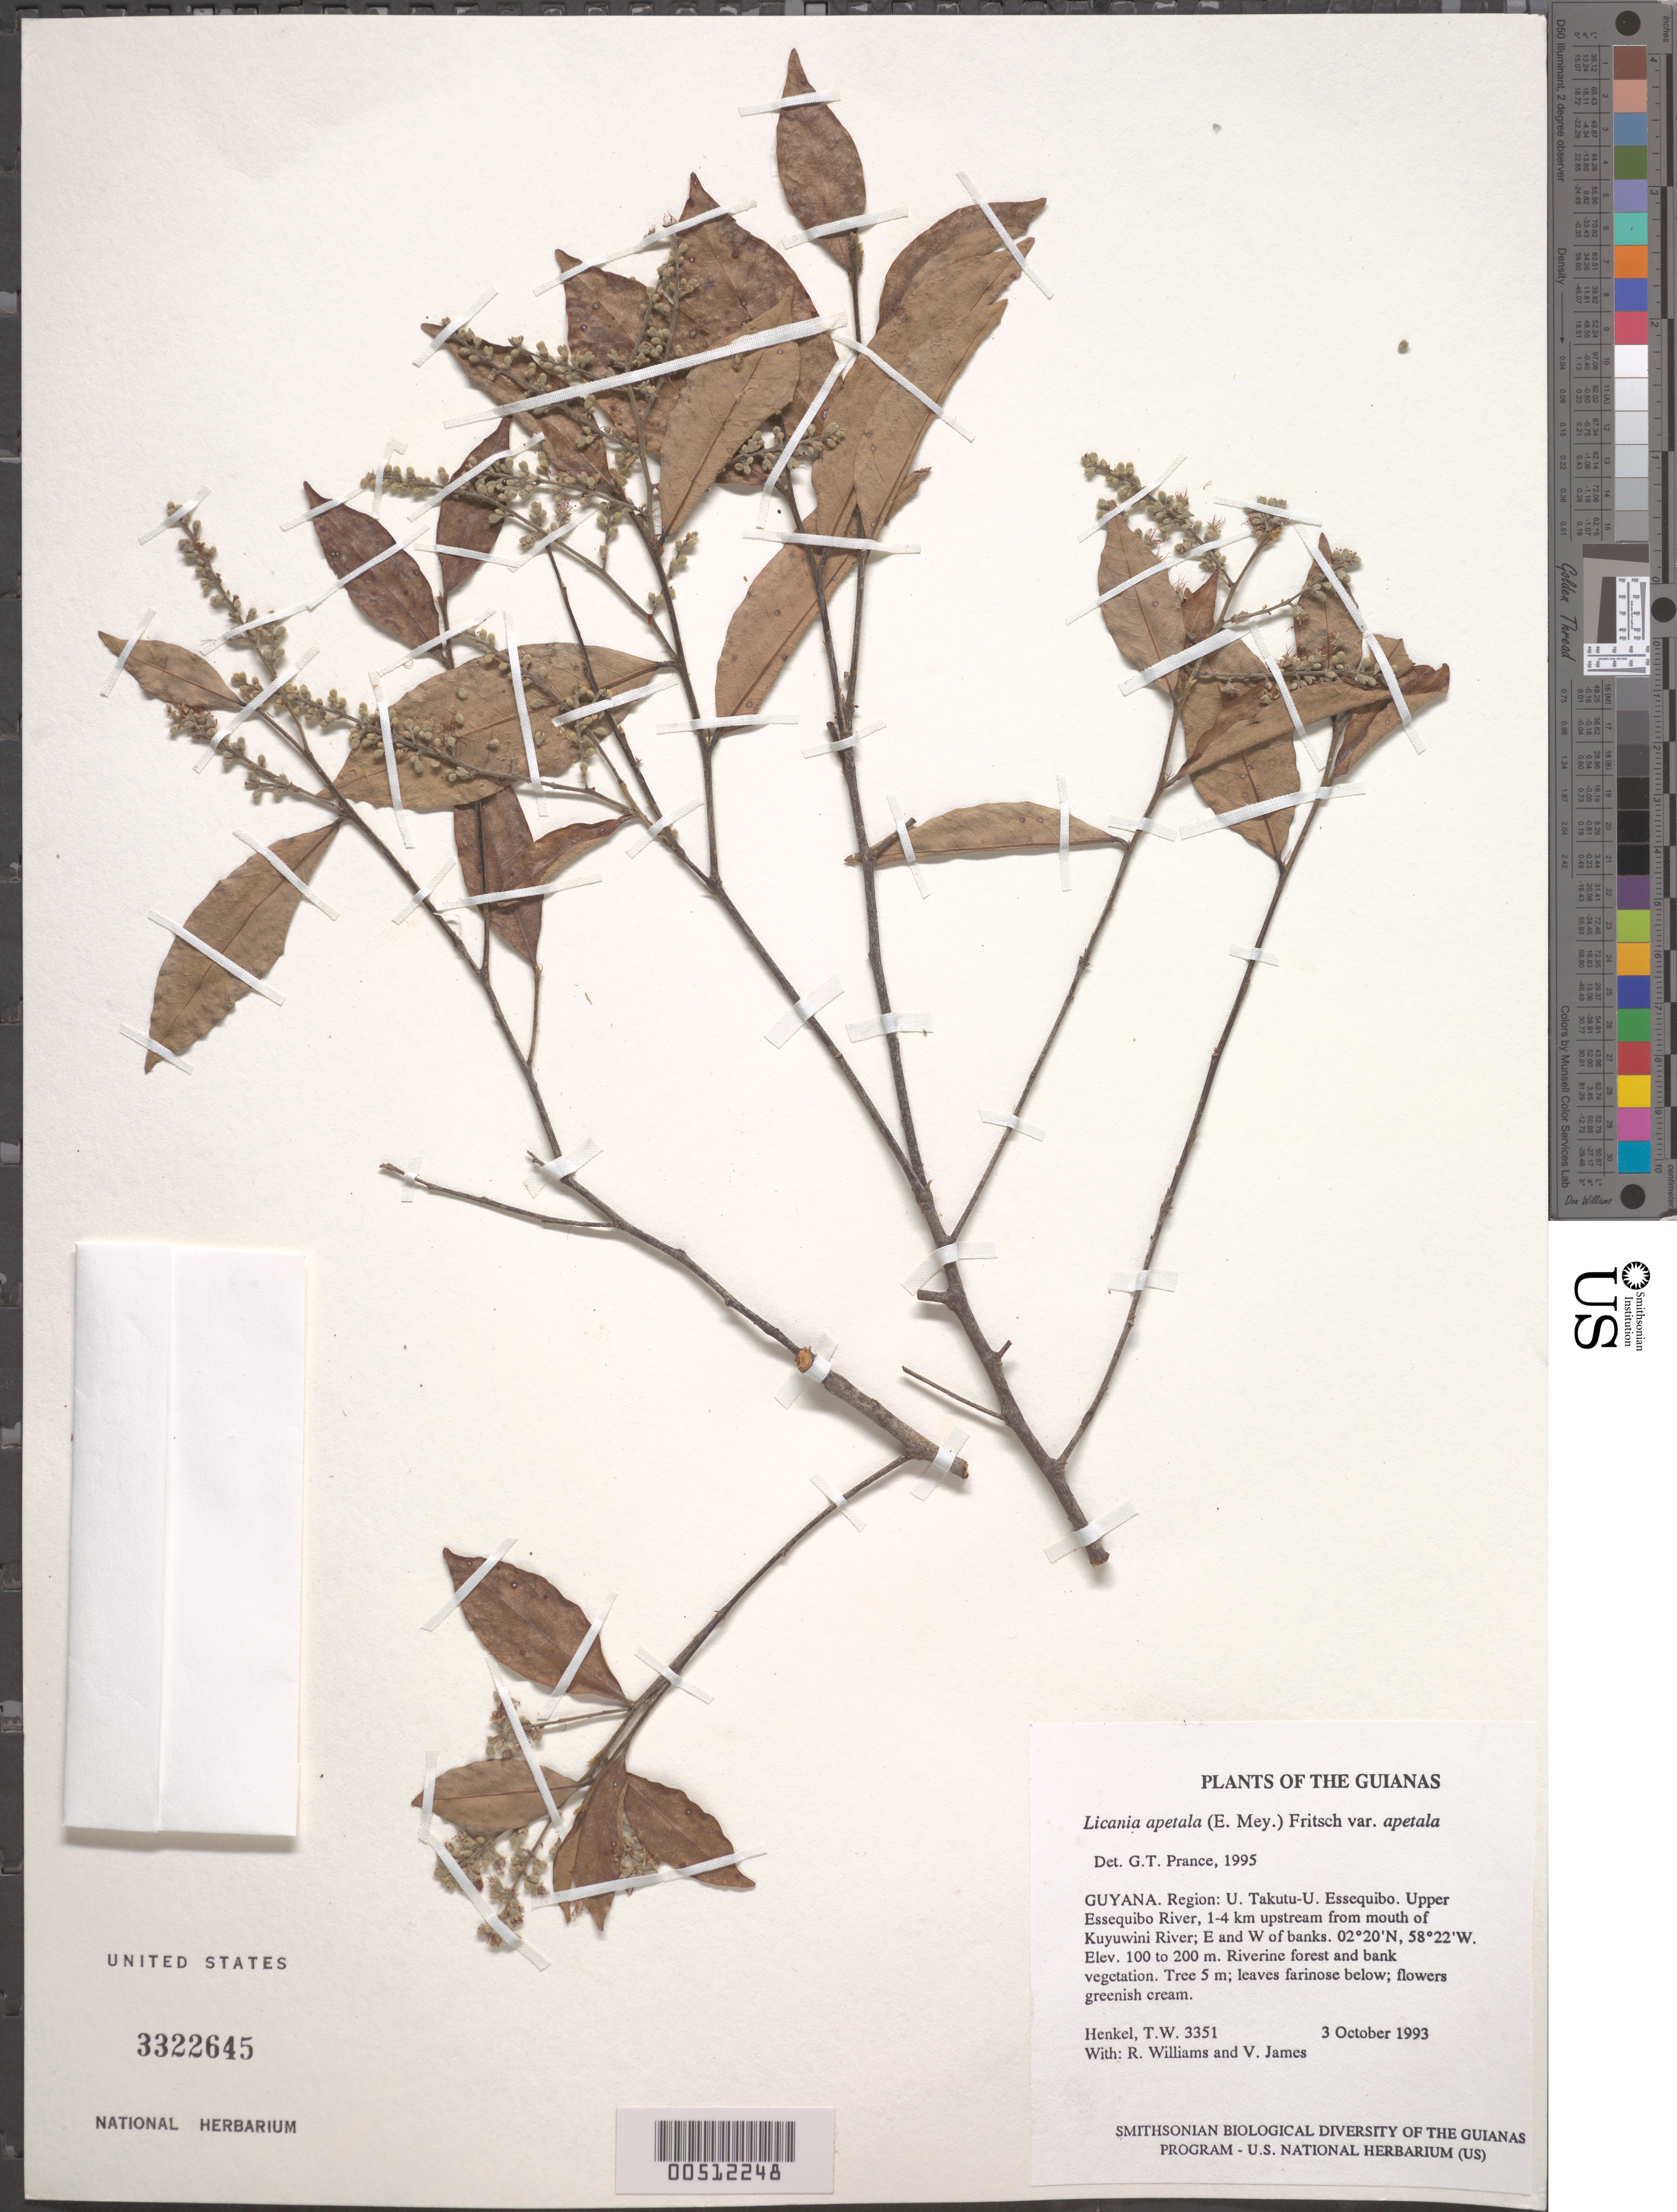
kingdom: Plantae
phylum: Tracheophyta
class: Magnoliopsida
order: Malpighiales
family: Chrysobalanaceae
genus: Leptobalanus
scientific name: Leptobalanus apetalus var. apetalus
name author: (E. Mey.) Sothers & Prance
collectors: T. Henkel, R. Williams & V. James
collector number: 3351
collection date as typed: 3 October 1993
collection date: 1993-10-03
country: Guyana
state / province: U. Takutu-U. Essequibo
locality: Upper Essequibo River, 1-4 km upstream from mouth of Kuyuwini River; E and W of banks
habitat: Riverine forest and bank vegetation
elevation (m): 100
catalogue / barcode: US 3322645